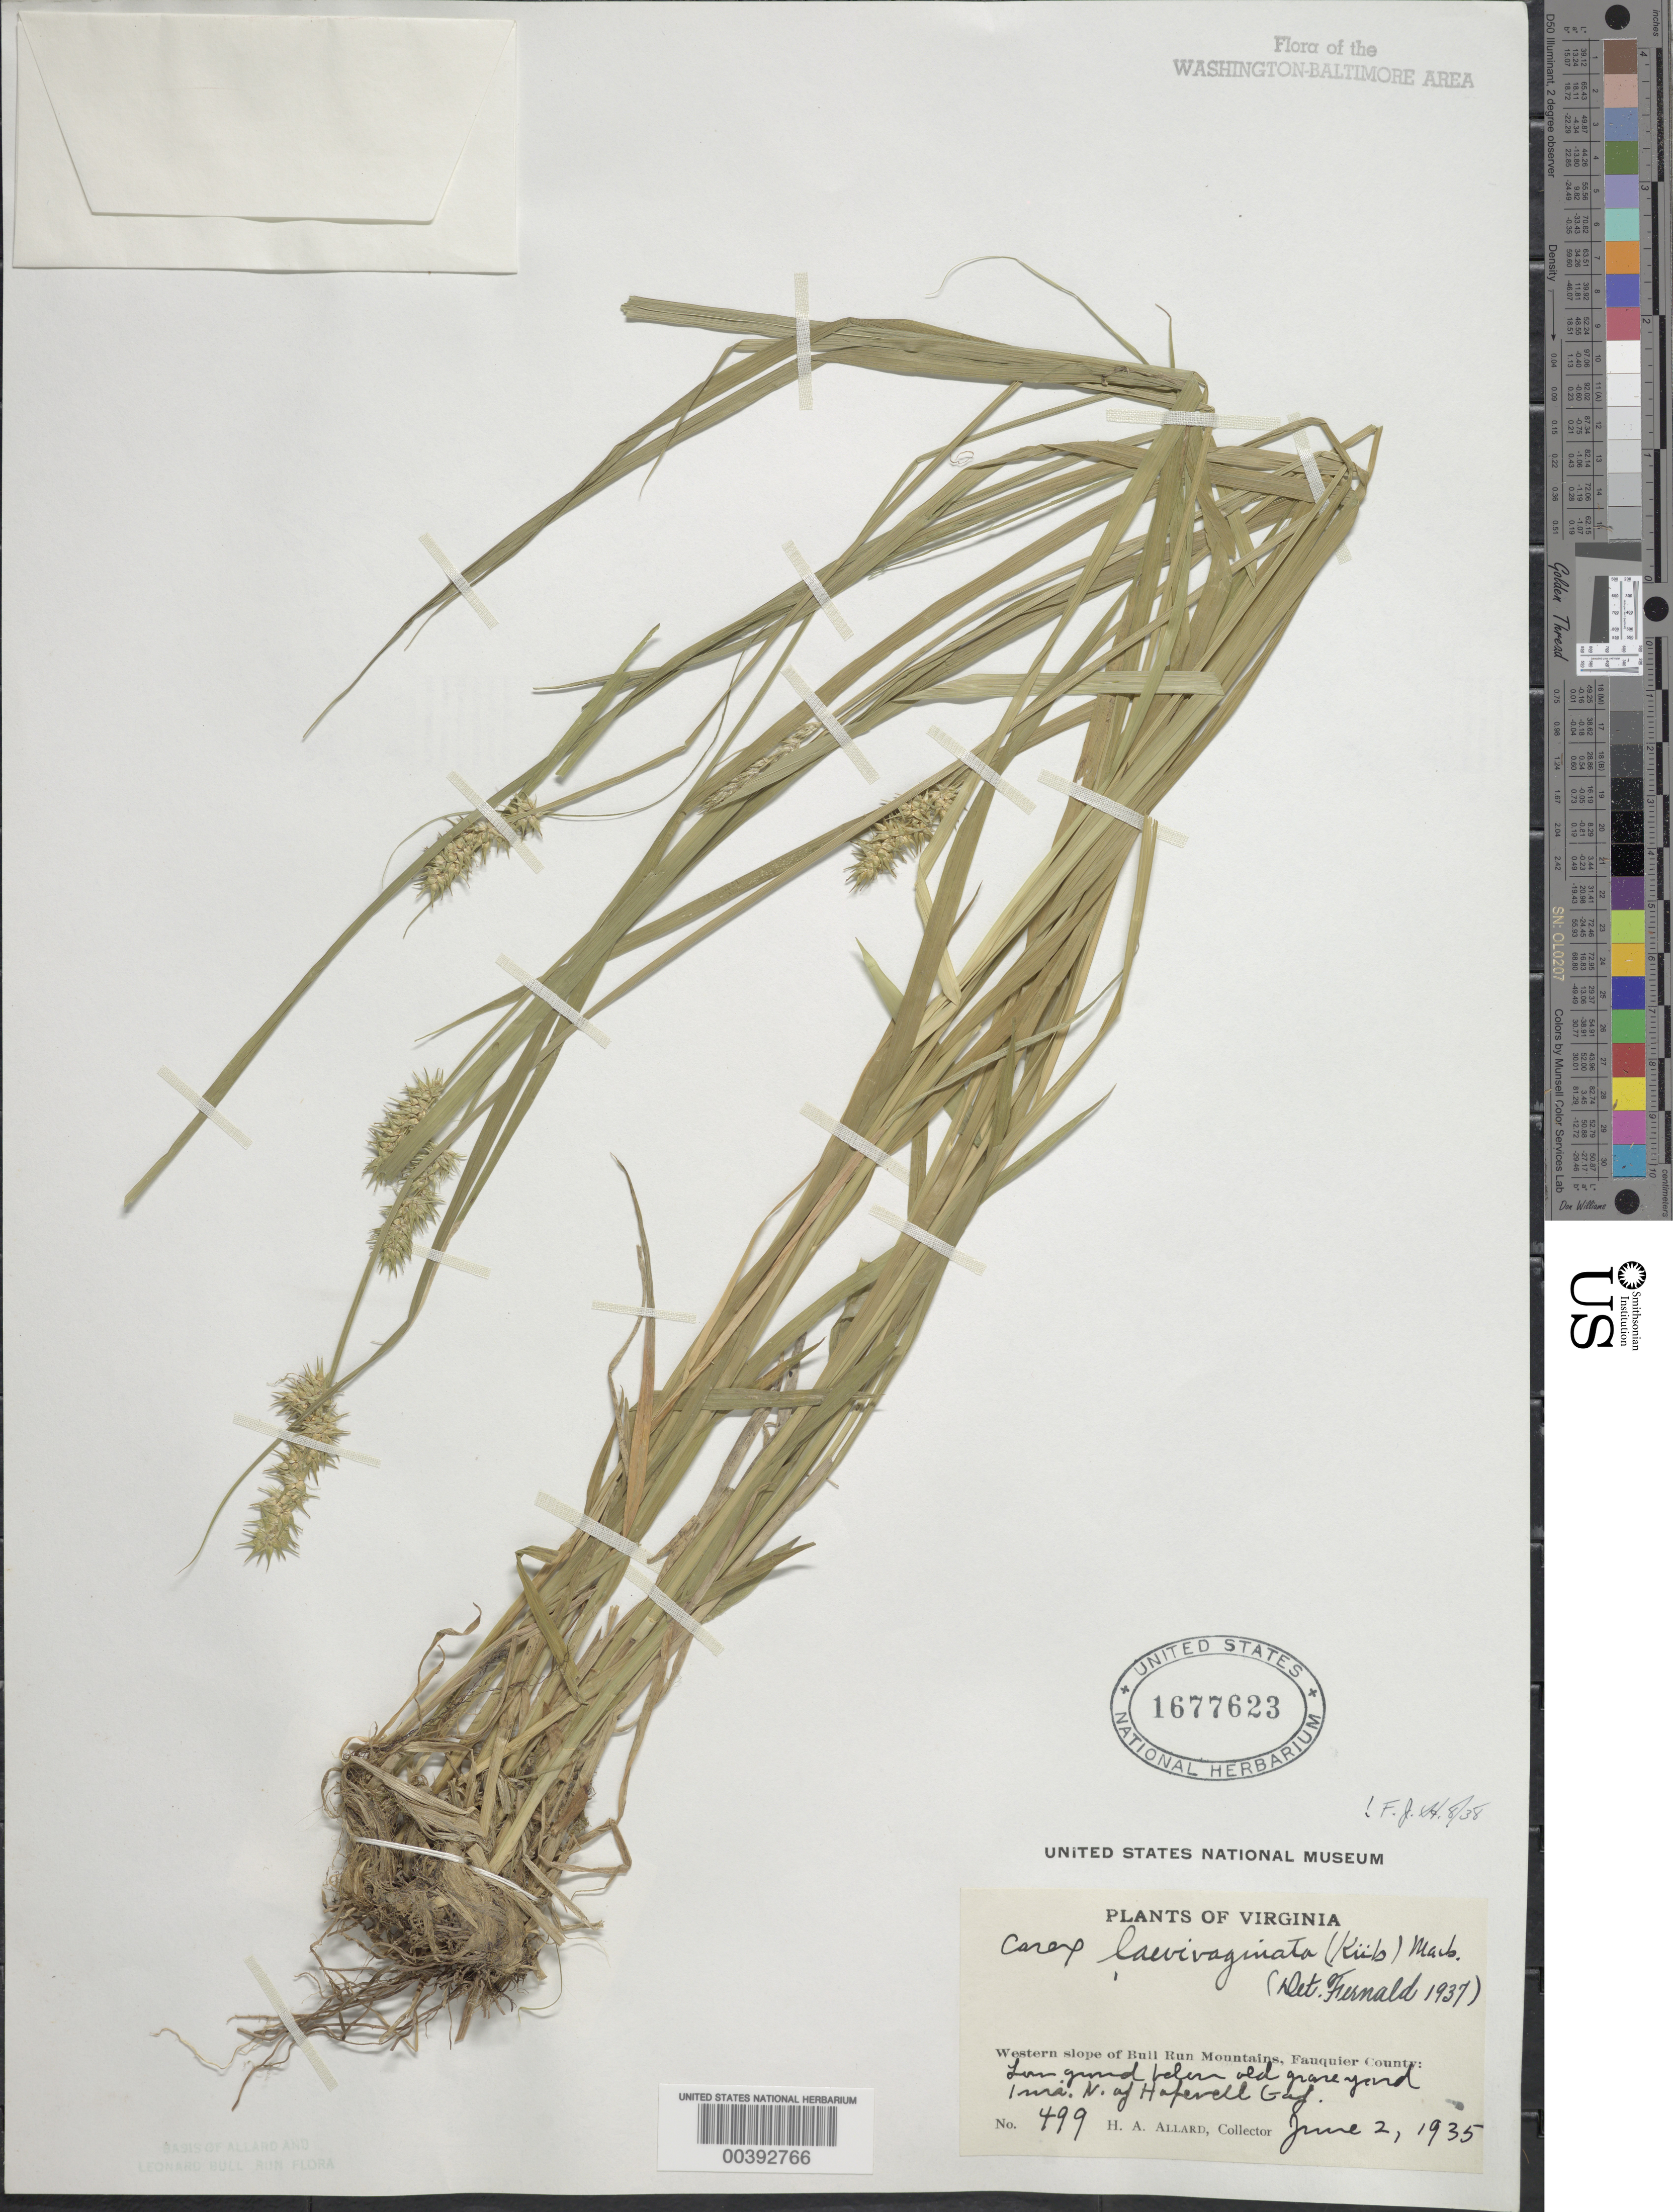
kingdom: Plantae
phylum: Tracheophyta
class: Liliopsida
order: Poales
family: Cyperaceae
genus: Carex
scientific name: Carex laevivaginata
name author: (Kük.) Mack.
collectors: H. A. Allard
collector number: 499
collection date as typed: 02 Jun 1935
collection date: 1935-06-02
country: United States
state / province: Virginia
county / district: Fauquier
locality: North of Hopewell Gap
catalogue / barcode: US 1677623